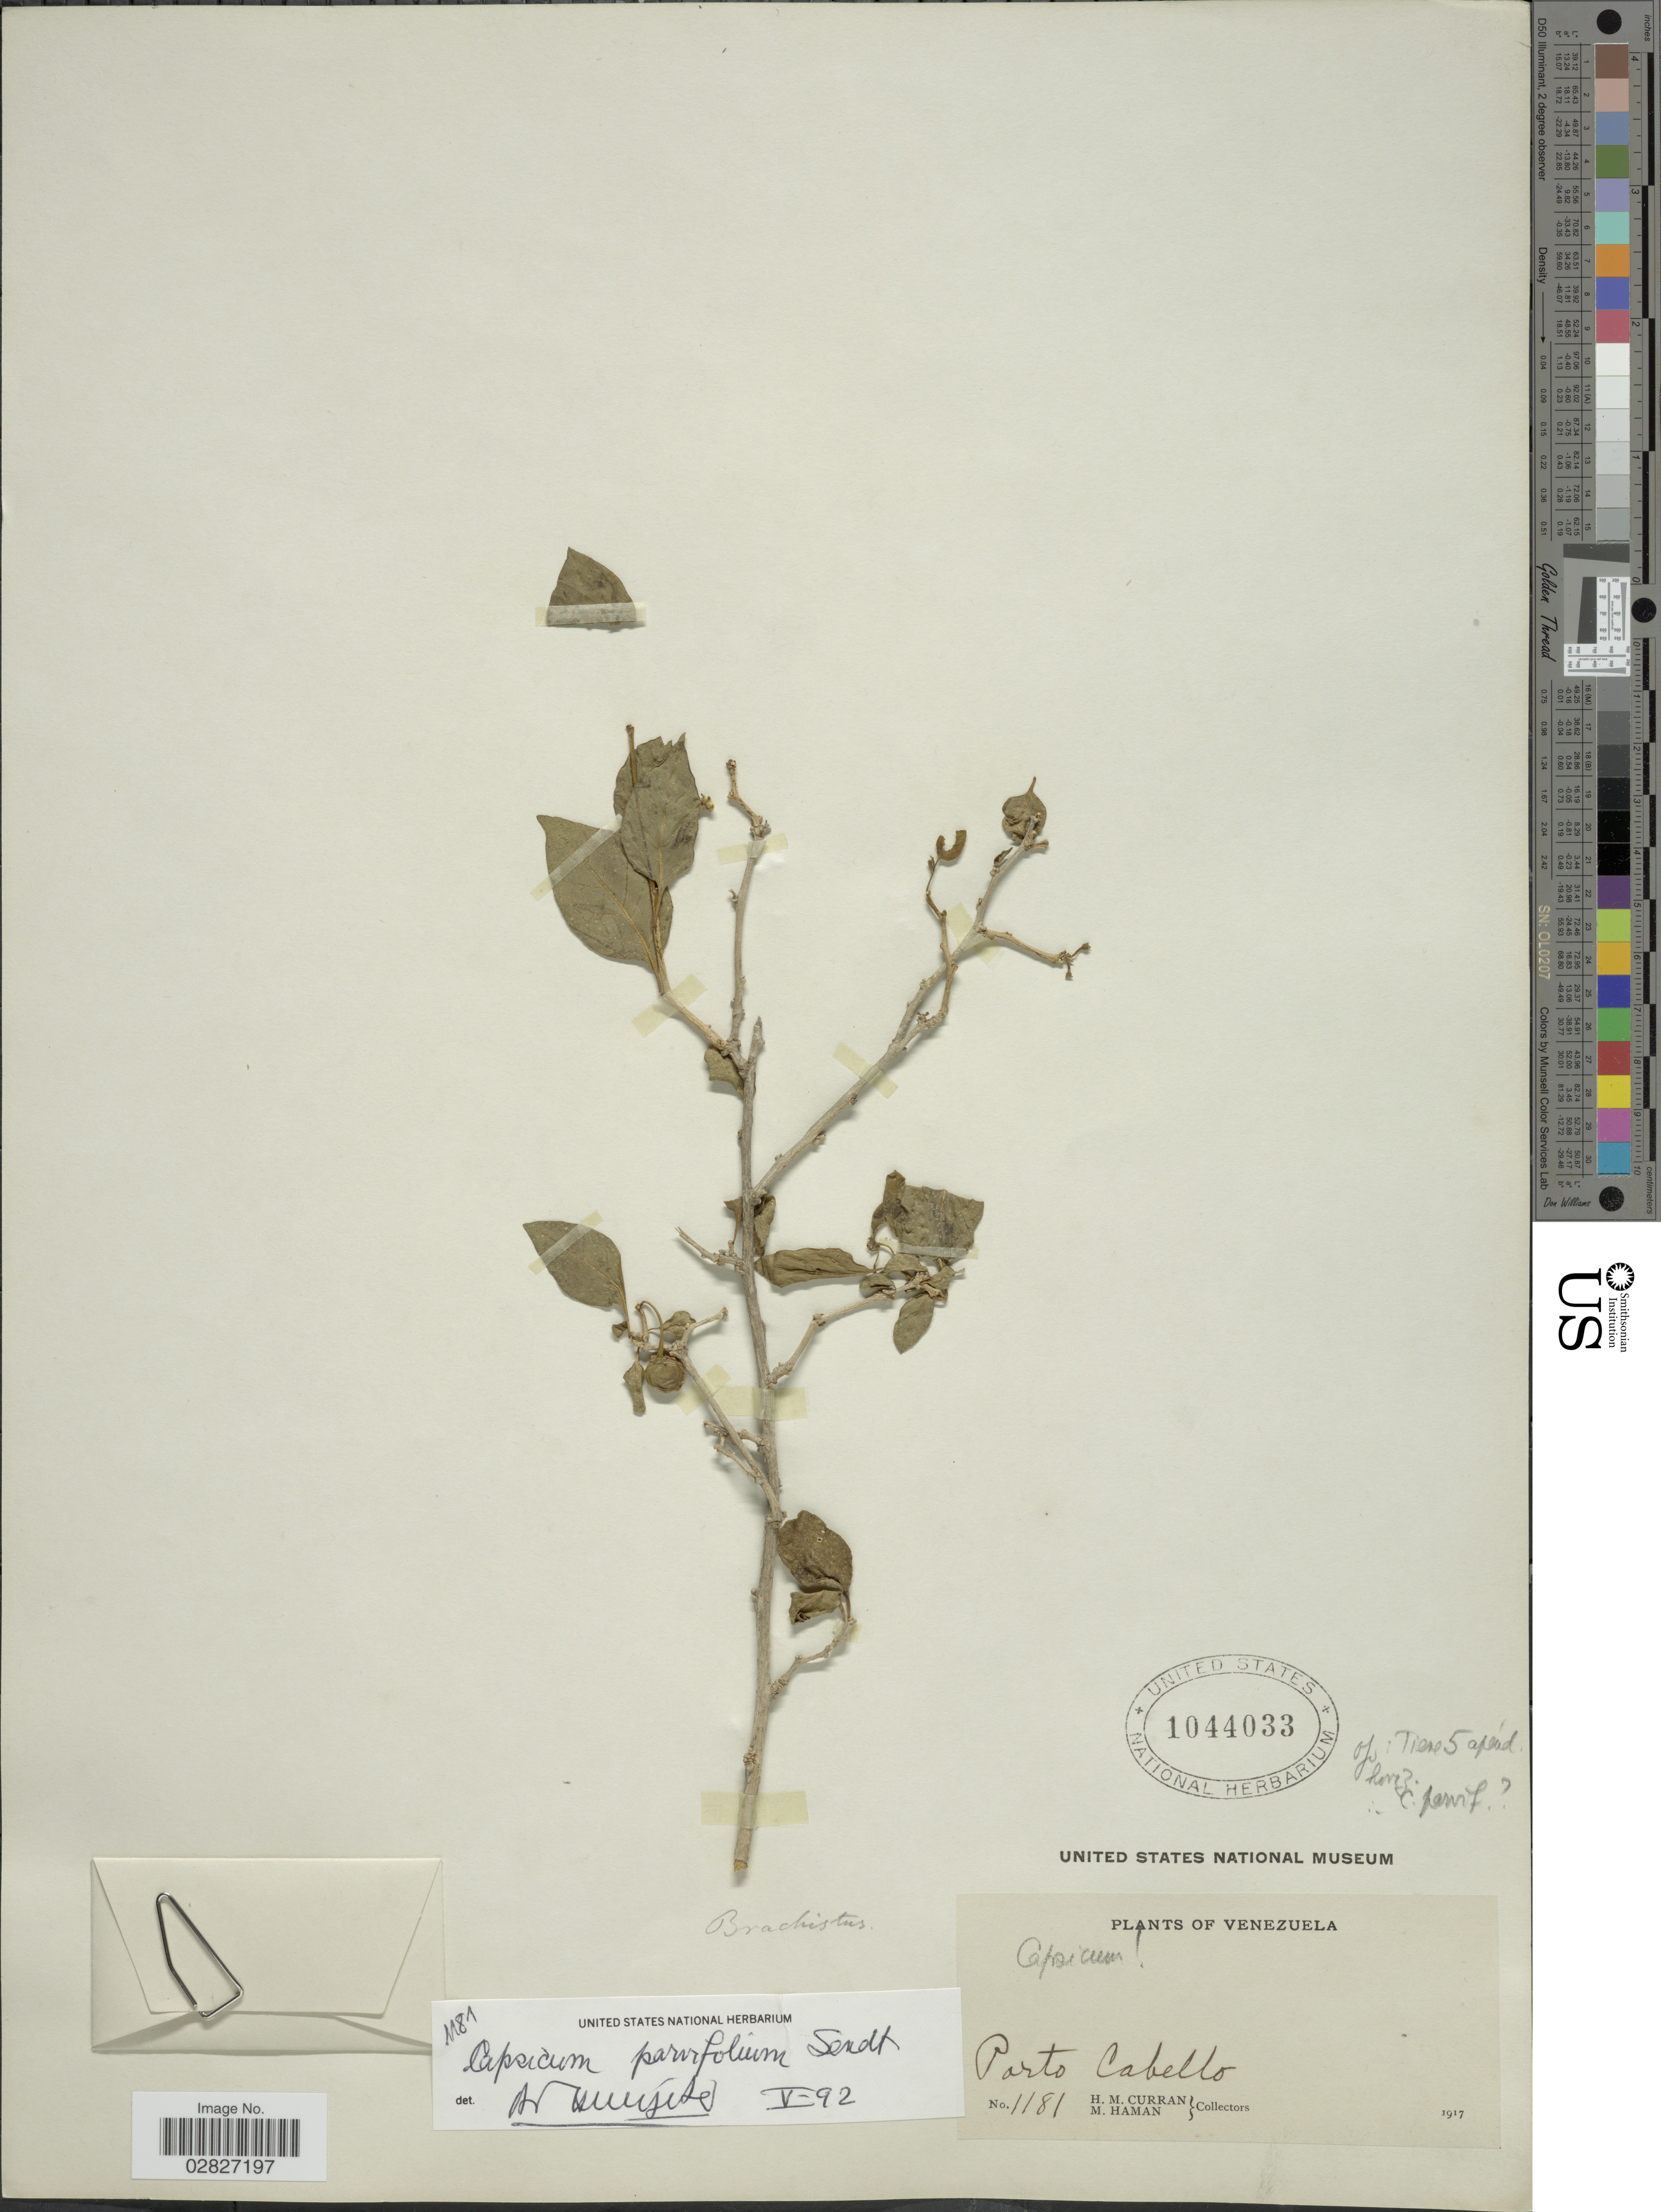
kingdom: Plantae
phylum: Tracheophyta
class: Magnoliopsida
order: Solanales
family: Solanaceae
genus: Capsicum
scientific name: Capsicum parvifolium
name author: Sendtn.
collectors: H. M. Curran & M. Haman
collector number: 1181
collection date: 1917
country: Venezuela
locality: Porto Cabello.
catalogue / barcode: US 1044033